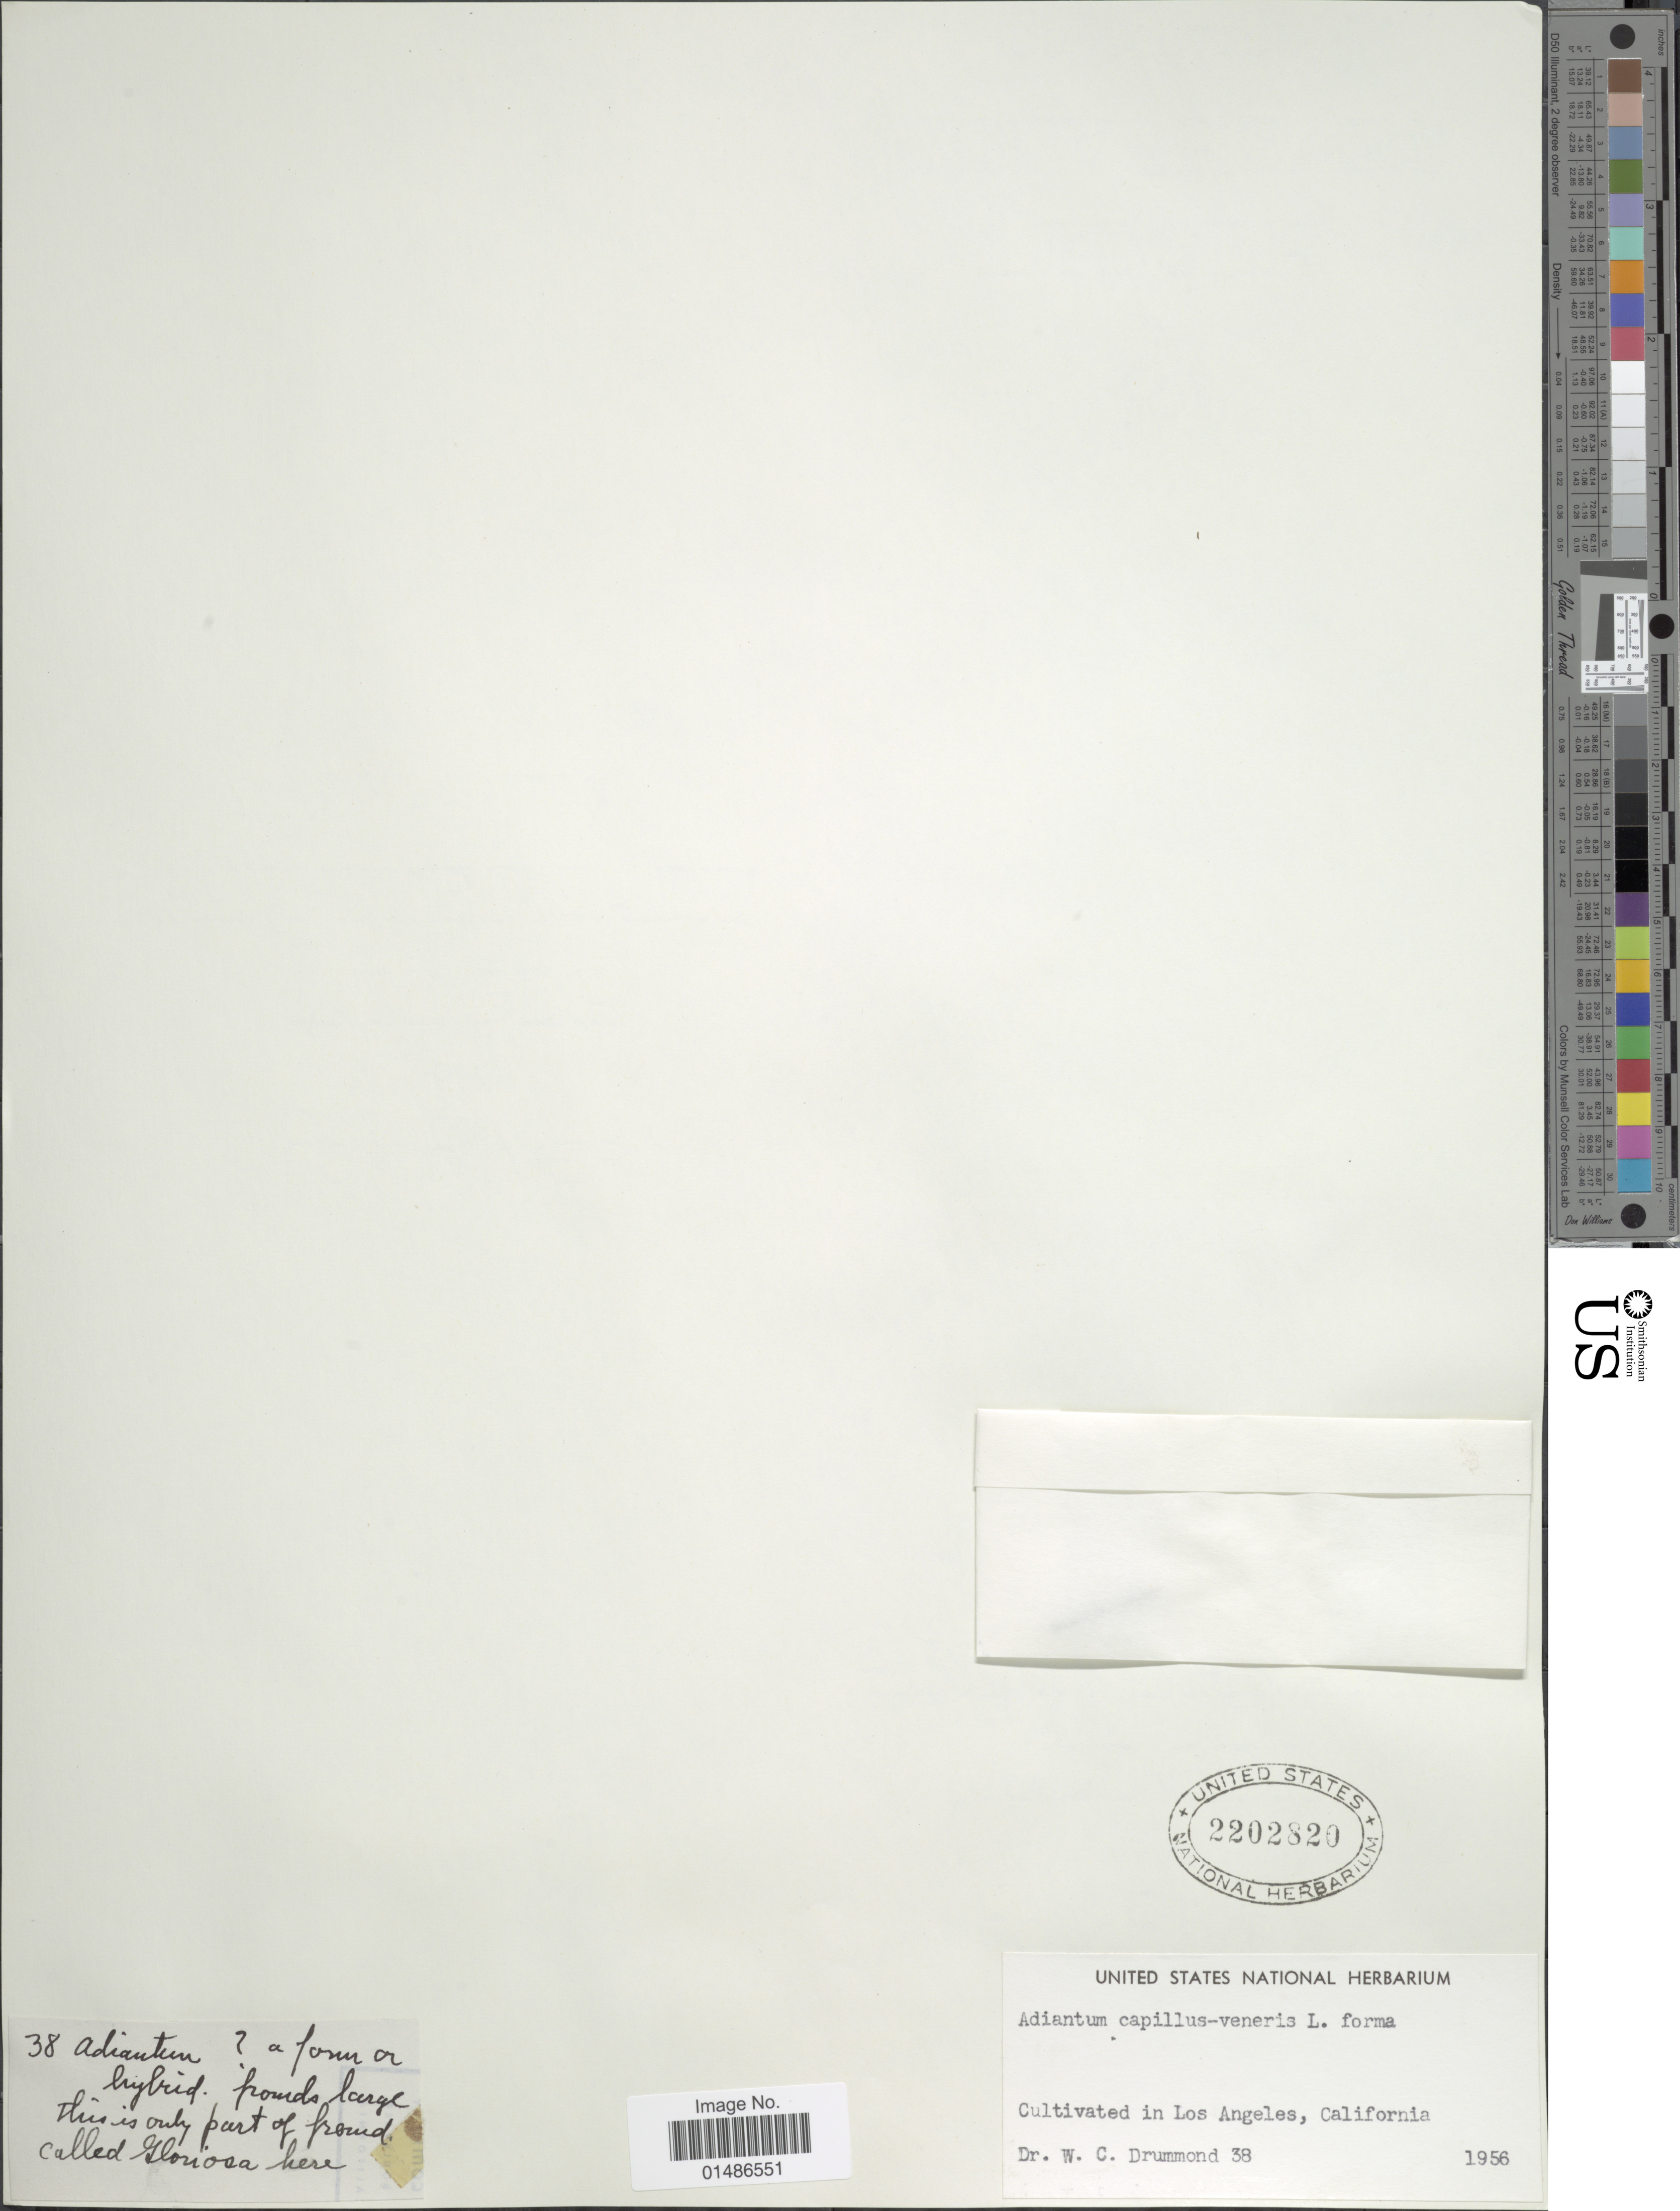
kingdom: Plantae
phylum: Tracheophyta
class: Polypodiopsida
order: Polypodiales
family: Pteridaceae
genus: Adiantum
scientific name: Adiantum capillus-veneris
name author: L.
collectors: W. Drummond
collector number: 38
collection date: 1956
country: United States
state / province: California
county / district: Los Angeles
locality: Cultivated in Los Angeles.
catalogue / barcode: US 2202820